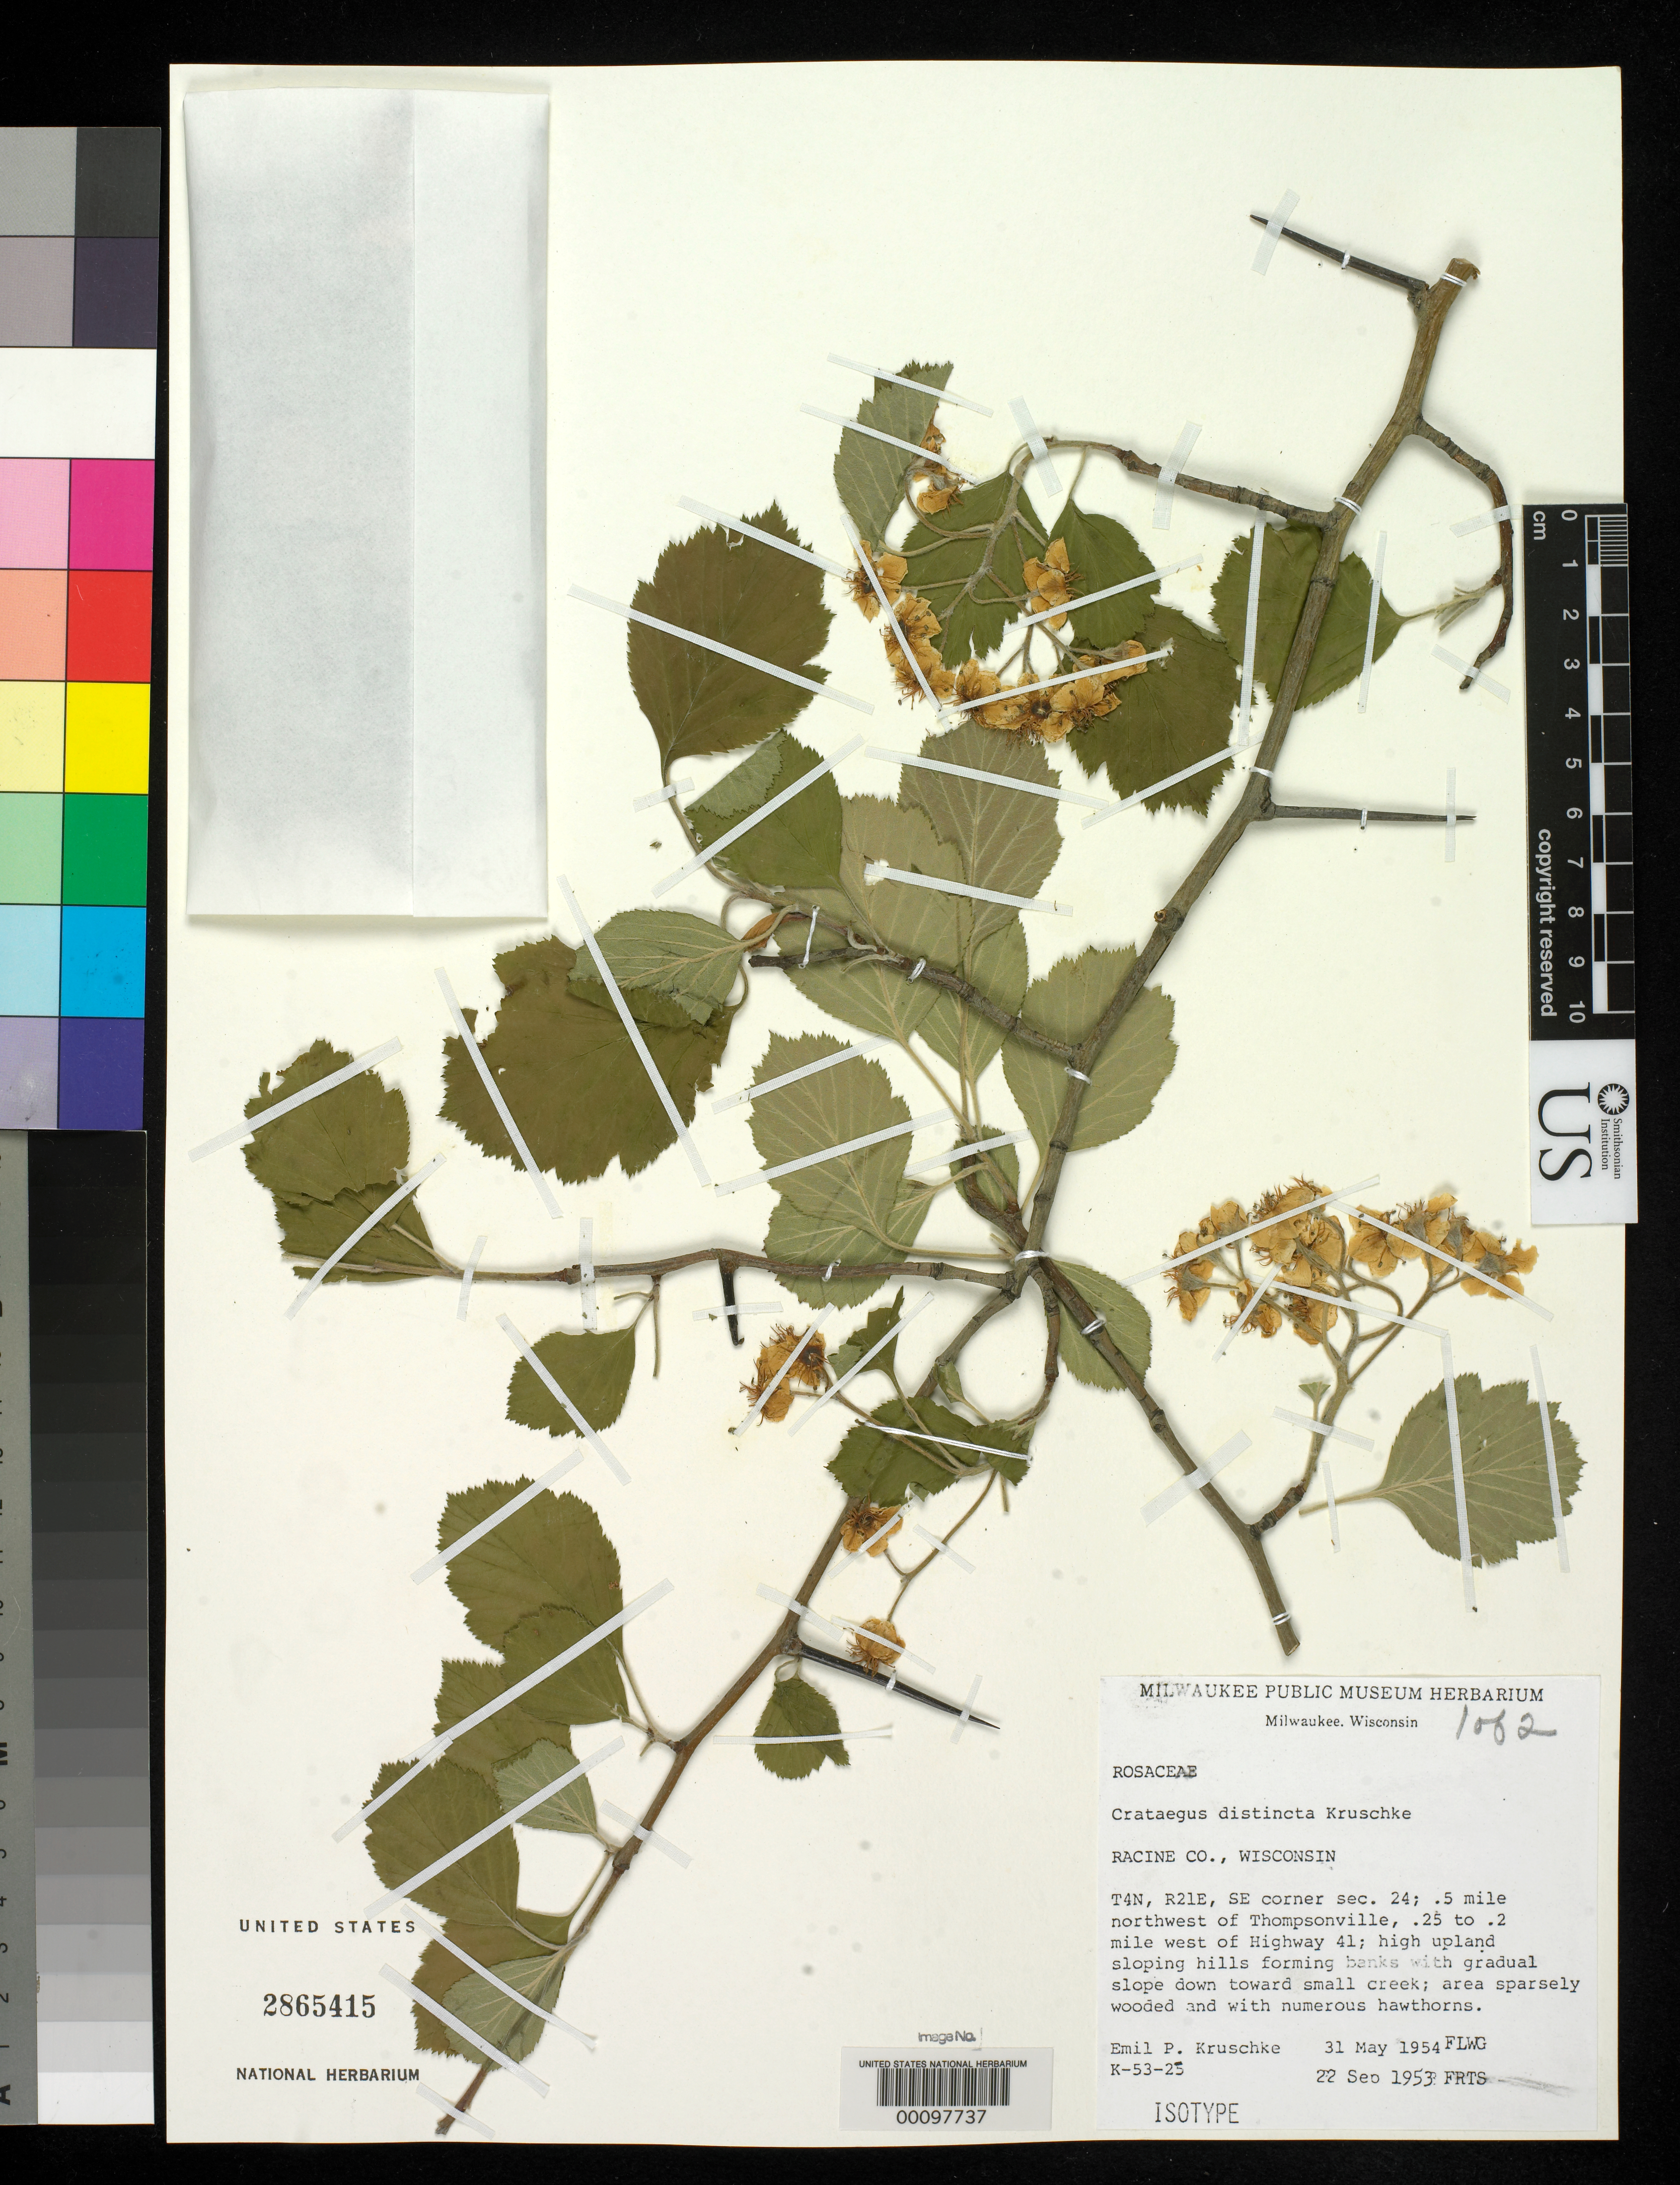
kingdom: Plantae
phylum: Tracheophyta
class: Magnoliopsida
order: Rosales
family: Rosaceae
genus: Crataegus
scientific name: Crataegus distincta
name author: Kruschke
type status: Isotype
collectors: E. Kruschke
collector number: K-53-25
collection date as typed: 31 May 1954 and 22 Sep 1953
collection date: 1953-09-22,1954-05-31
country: United States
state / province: Wisconsin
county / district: Racine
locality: Northwest of Thompsonville.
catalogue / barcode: US 2865415